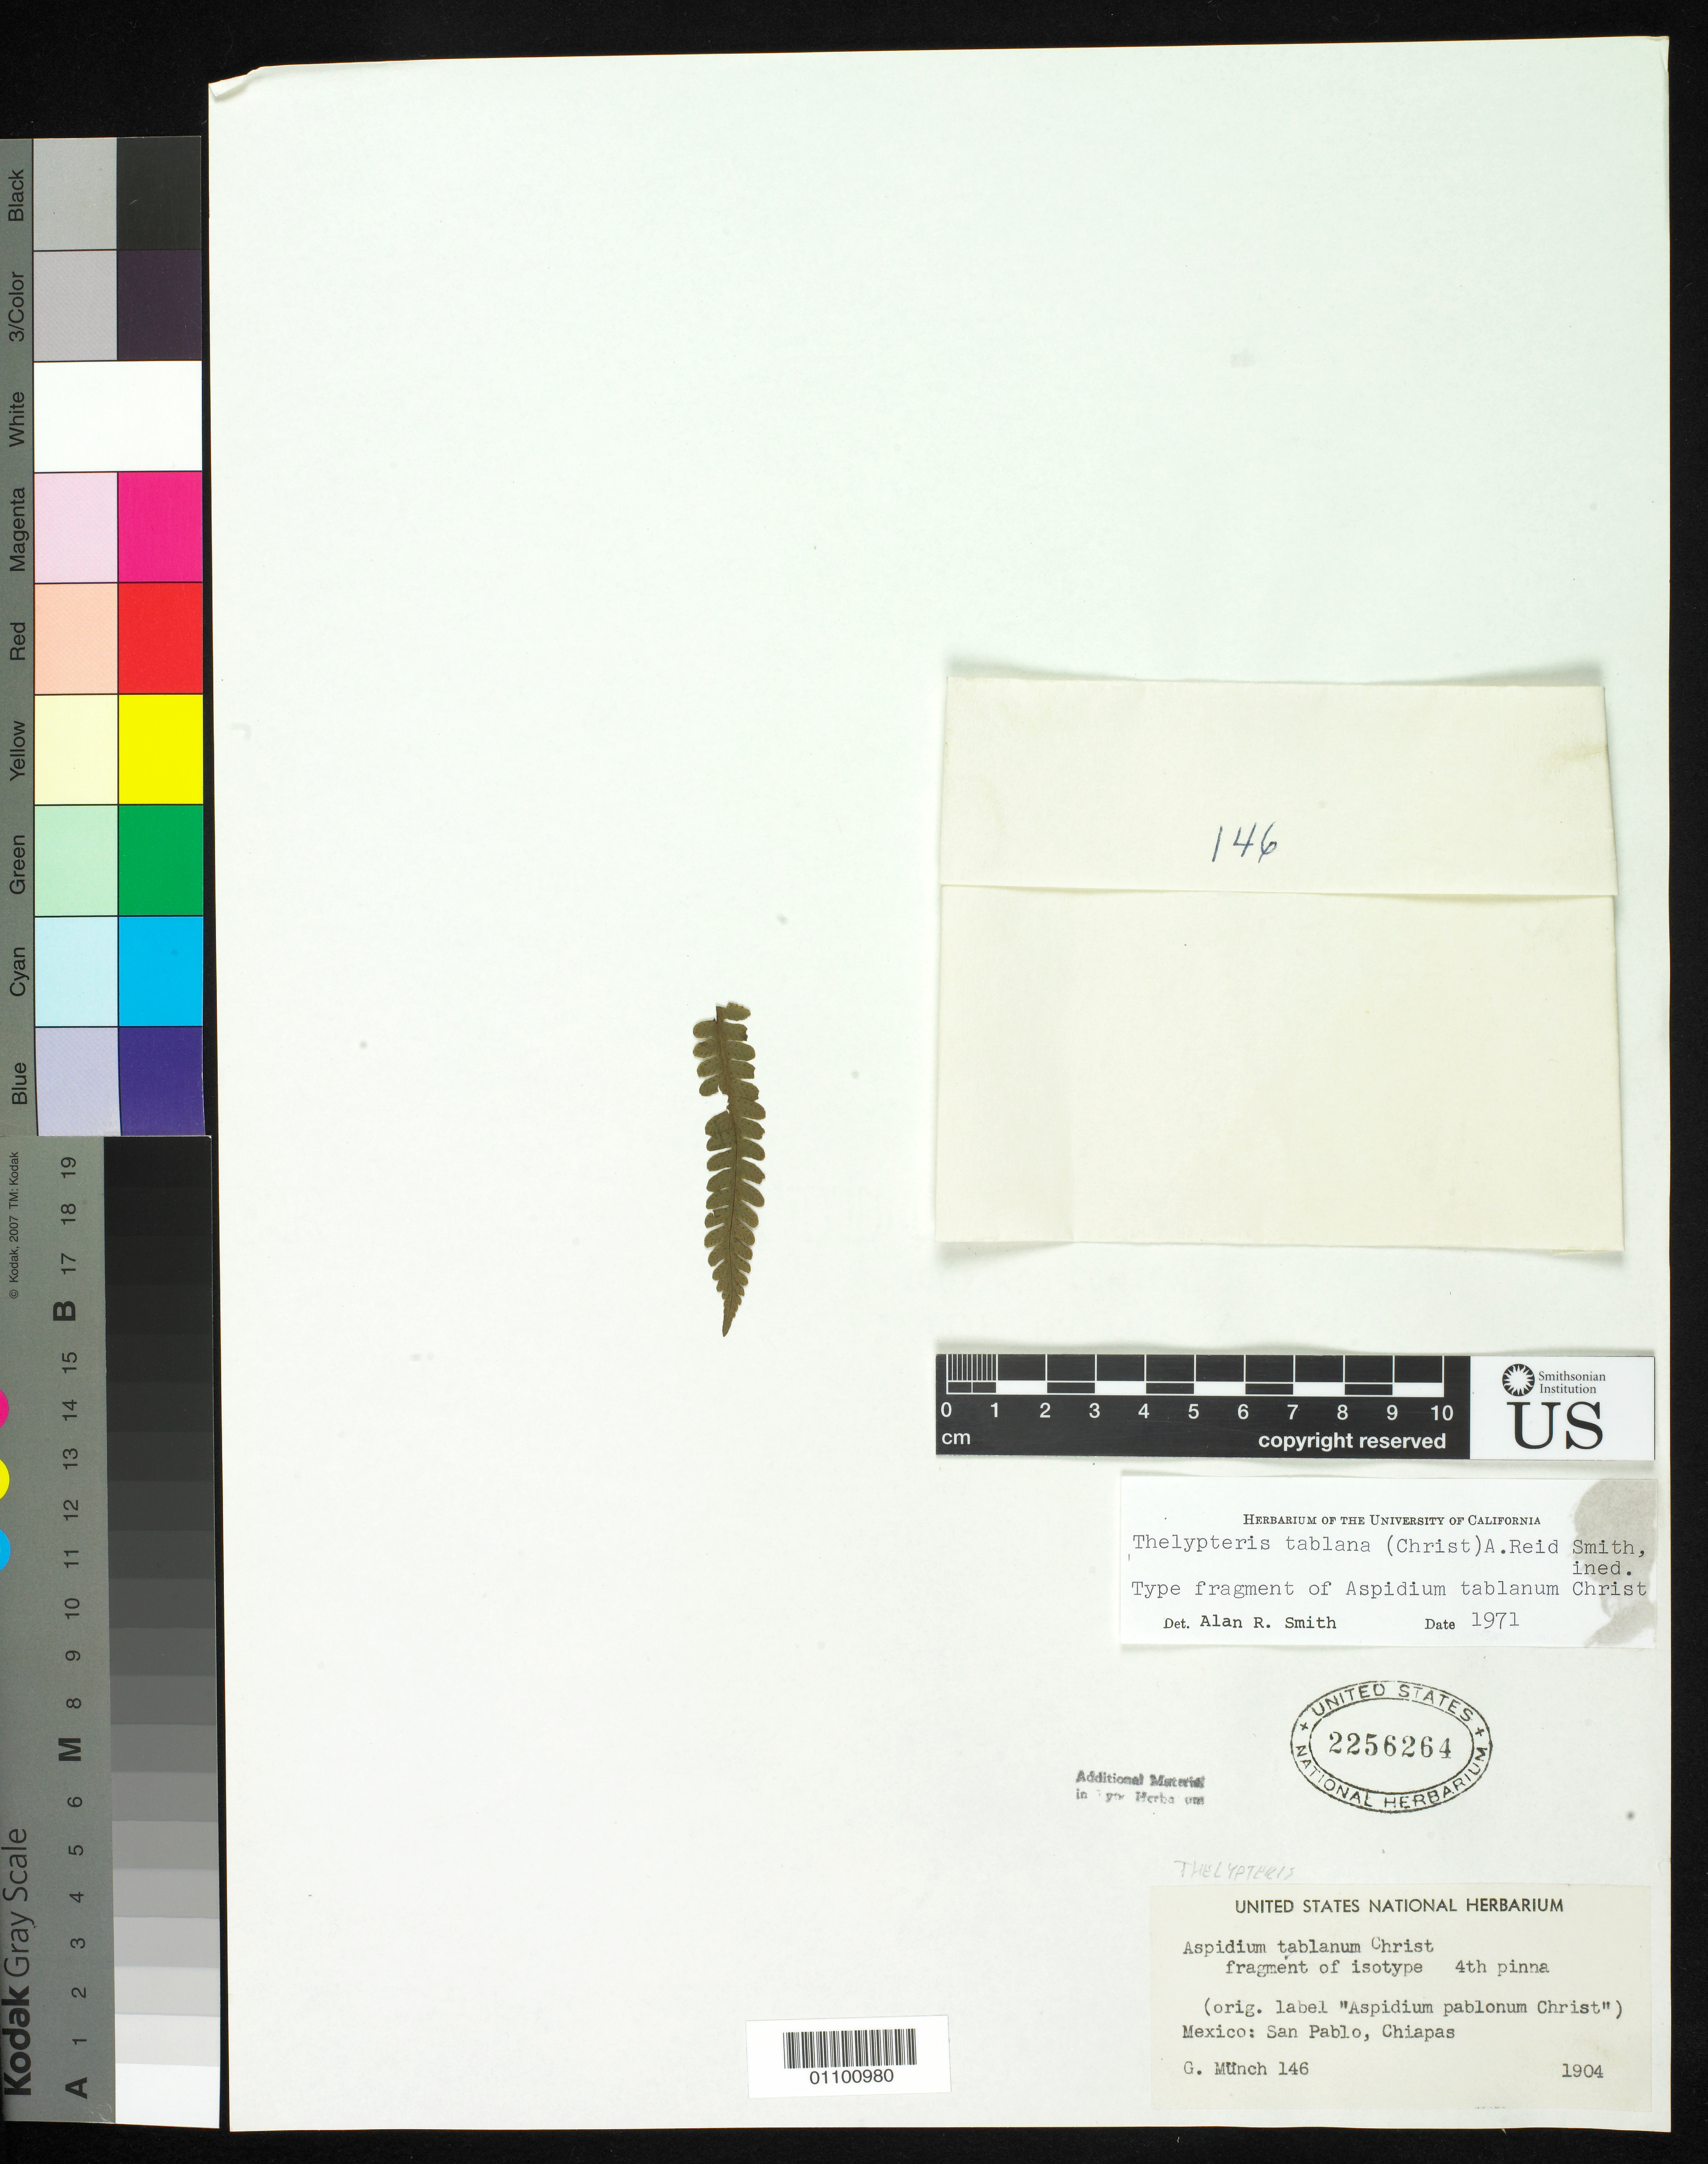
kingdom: Plantae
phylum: Tracheophyta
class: Polypodiopsida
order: Polypodiales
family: Tectariaceae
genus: Aspidium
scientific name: Aspidium tablanum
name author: Christ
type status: Isotype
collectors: G. Munch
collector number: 146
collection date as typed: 1904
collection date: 1904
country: Mexico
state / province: Chiapas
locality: San Pablo.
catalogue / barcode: US 2256264